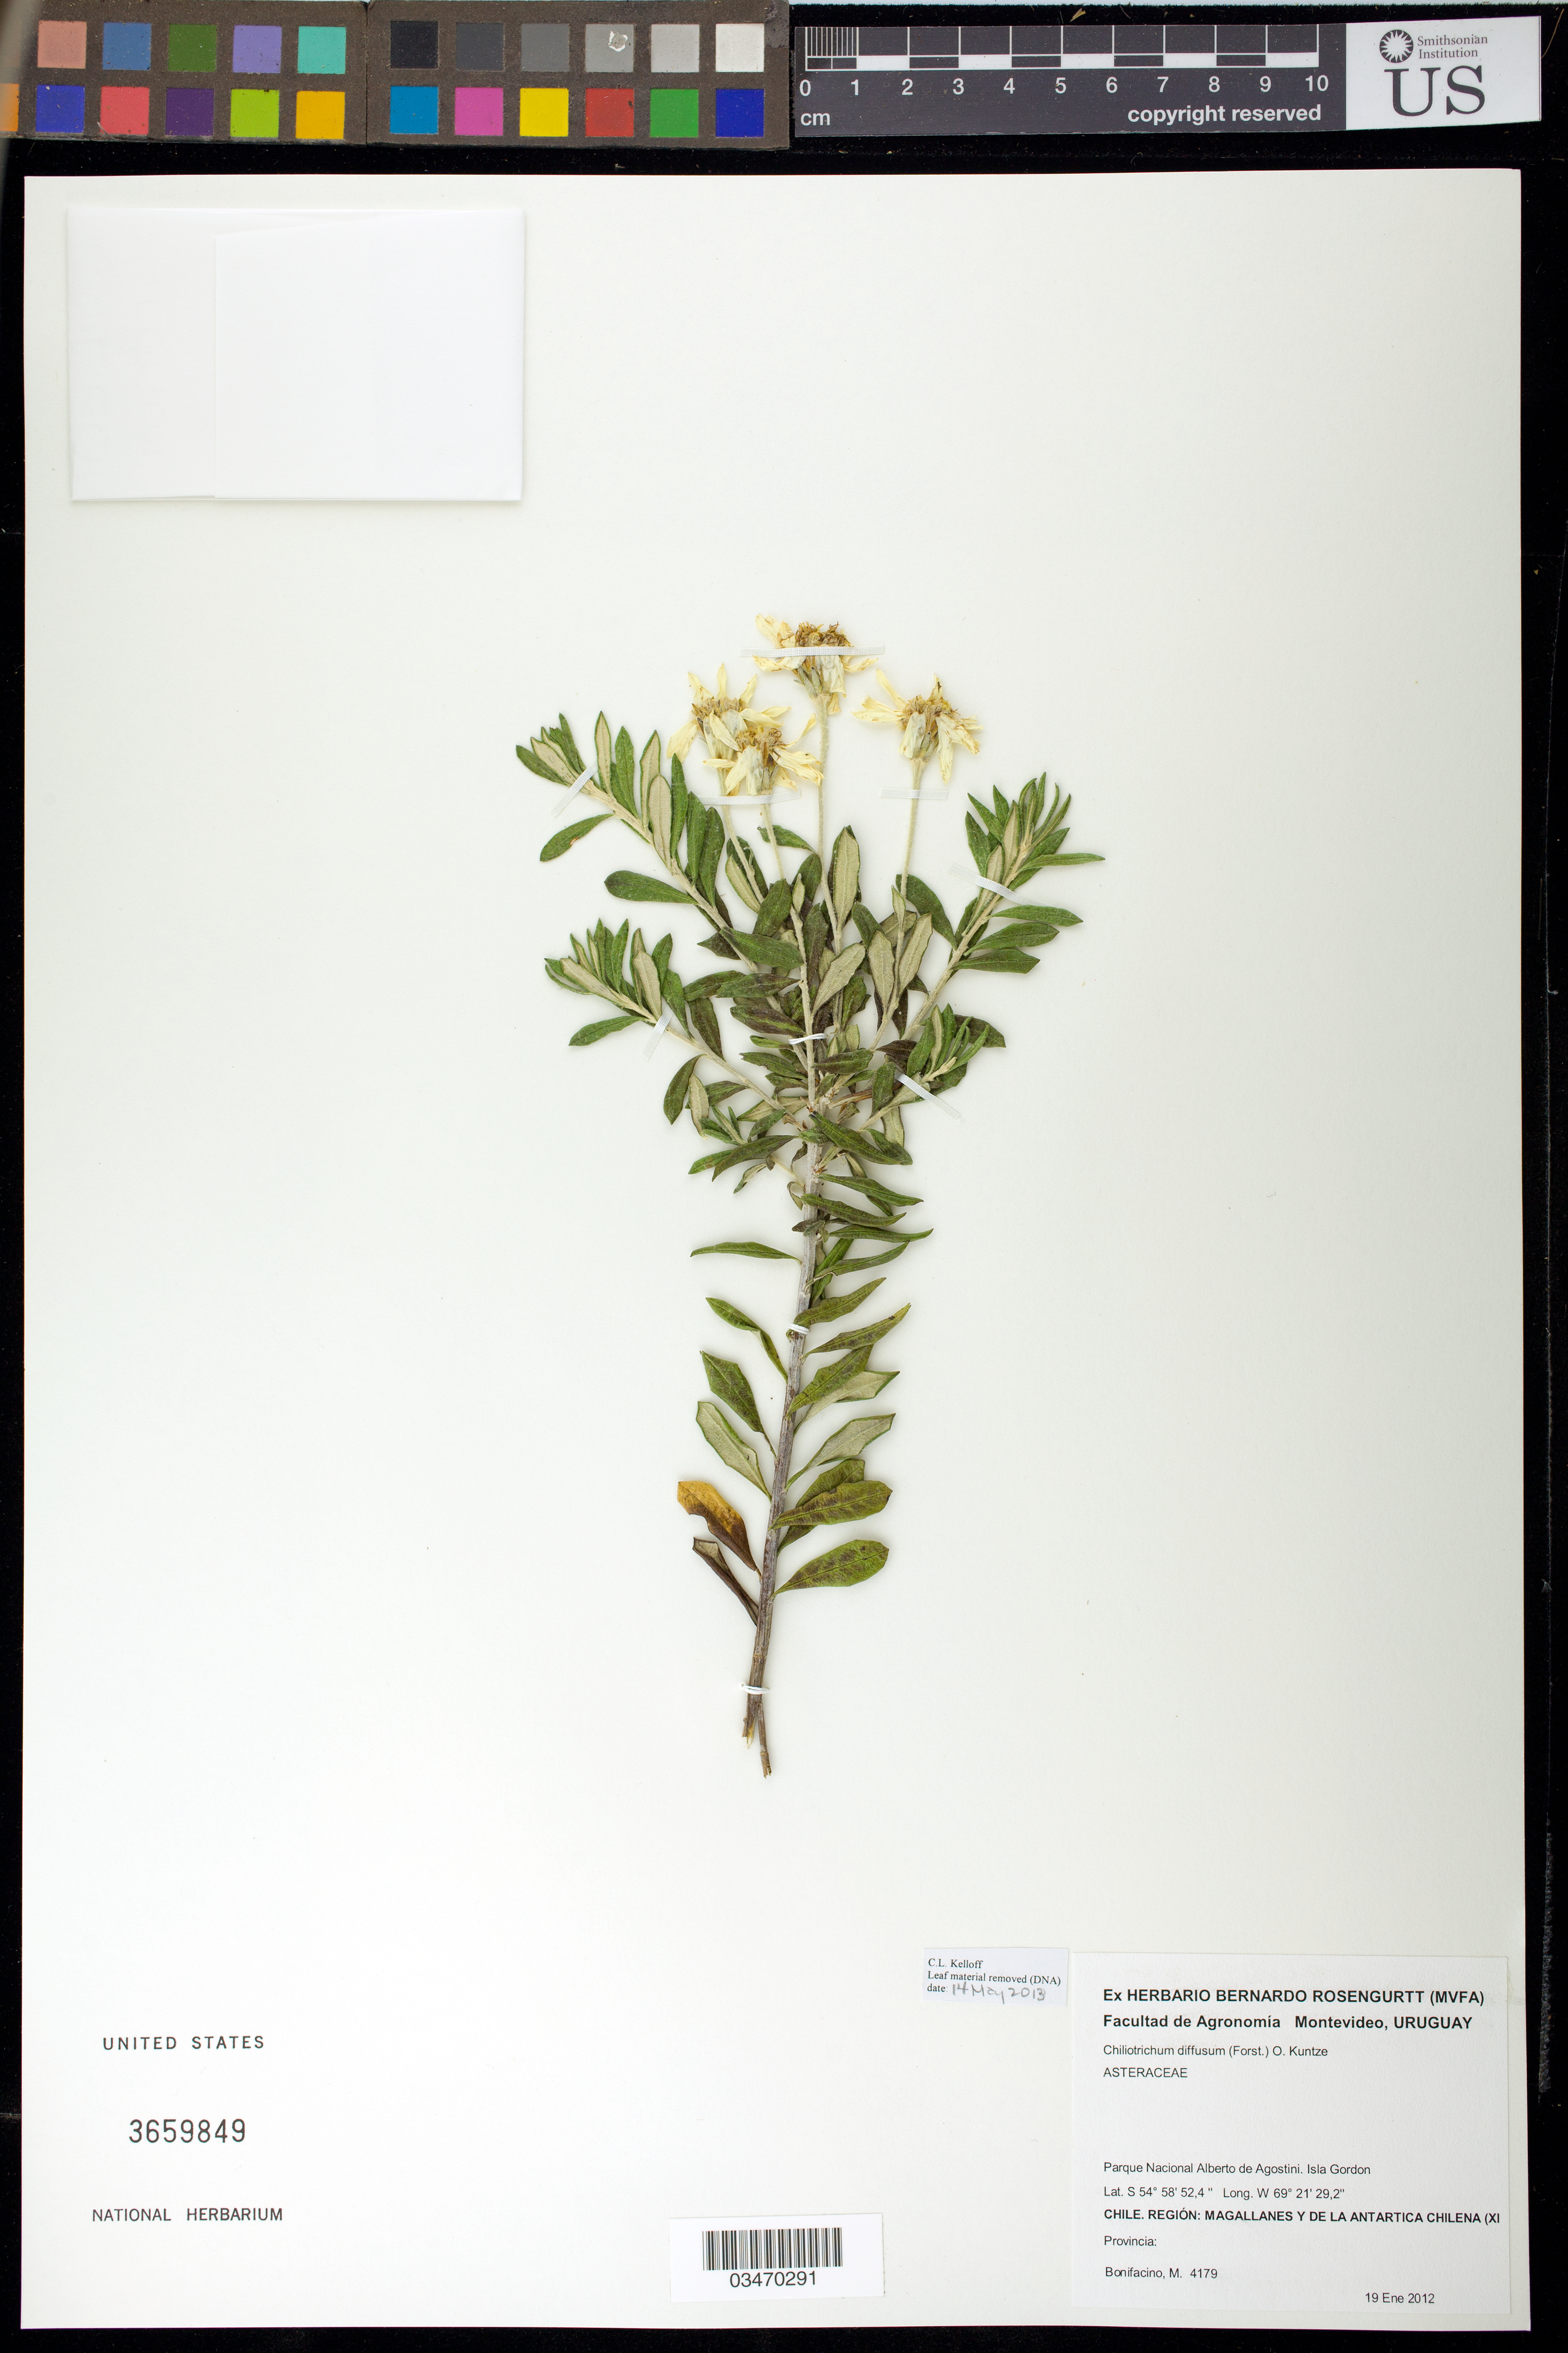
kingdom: Plantae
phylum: Tracheophyta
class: Magnoliopsida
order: Asterales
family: Asteraceae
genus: Chiliotrichum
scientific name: Chiliotrichum diffusum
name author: (G. Forst.) Kuntze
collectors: M. Bonifacino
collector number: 4179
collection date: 2012-01-19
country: Chile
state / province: Magallanes y de la Antártica Chilena (XII)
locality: Parque Nacional Alberto de Agostini. Isla Gordon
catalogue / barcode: US 3659849